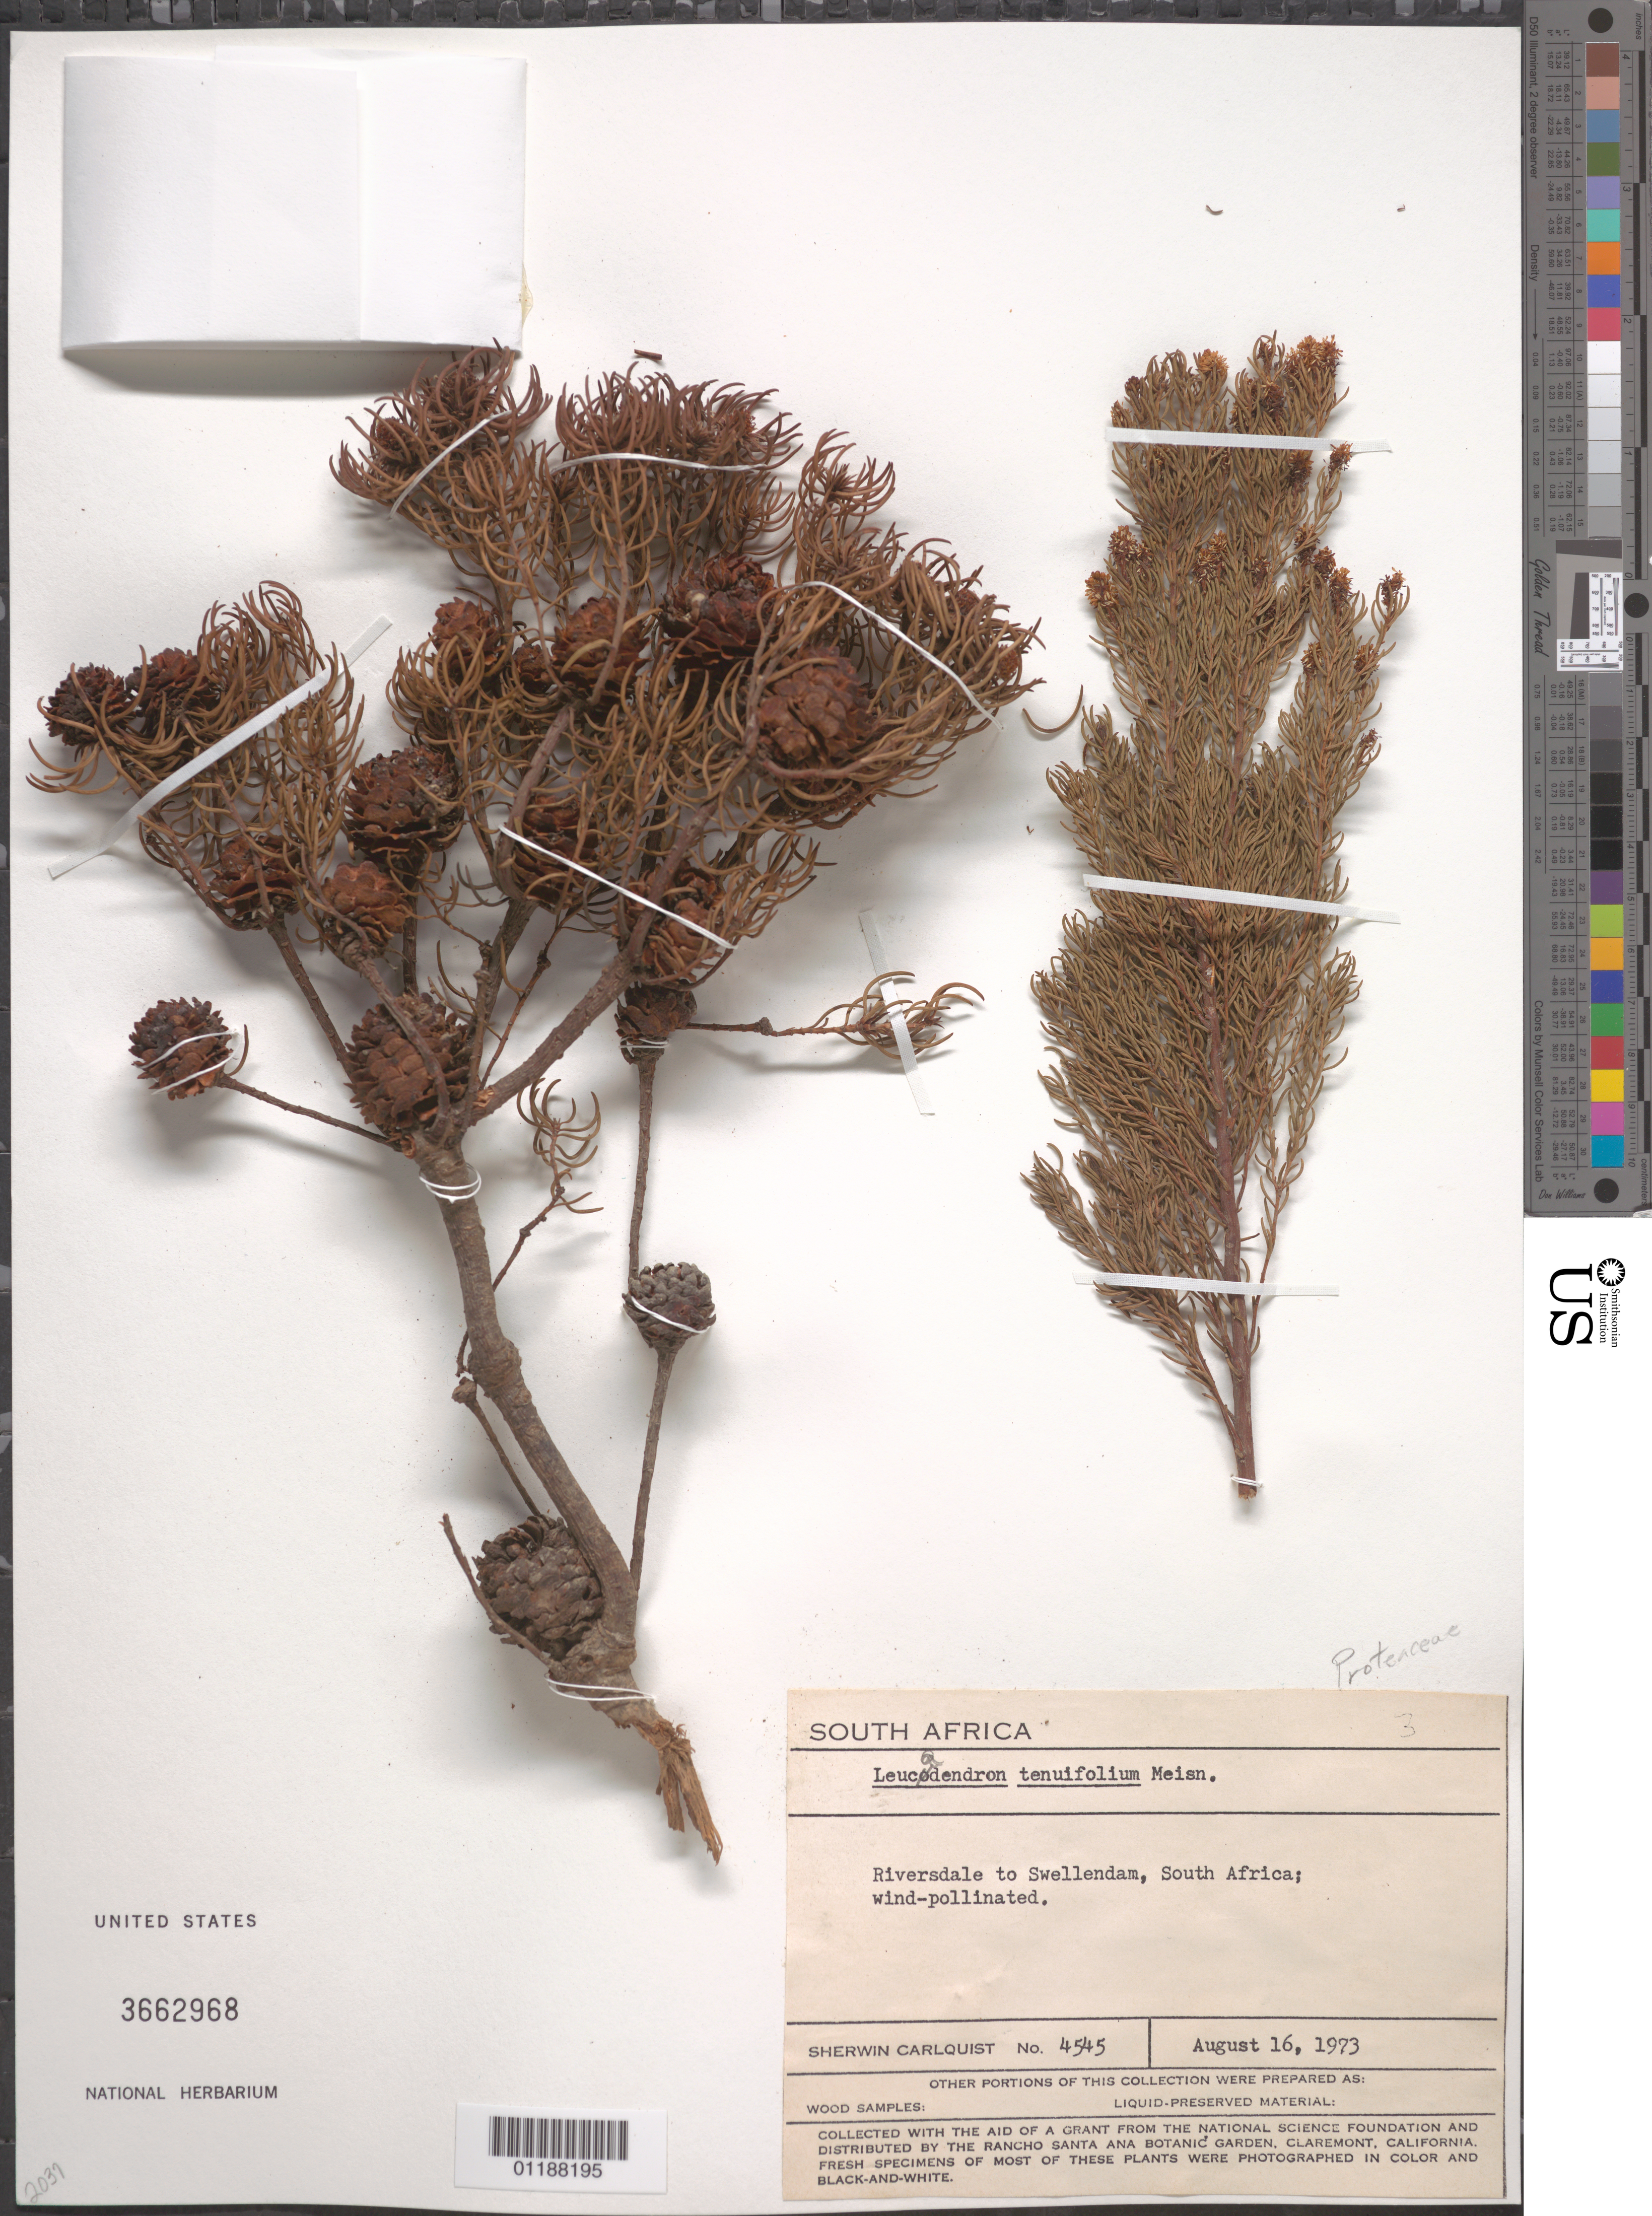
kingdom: Plantae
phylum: Tracheophyta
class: Magnoliopsida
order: Proteales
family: Proteaceae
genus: Leucadendron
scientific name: Leucadendron tenuifolium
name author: Meisn.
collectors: S. Carlquist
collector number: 4545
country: South Africa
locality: Riversdale to Swellendam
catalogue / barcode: US 3662968